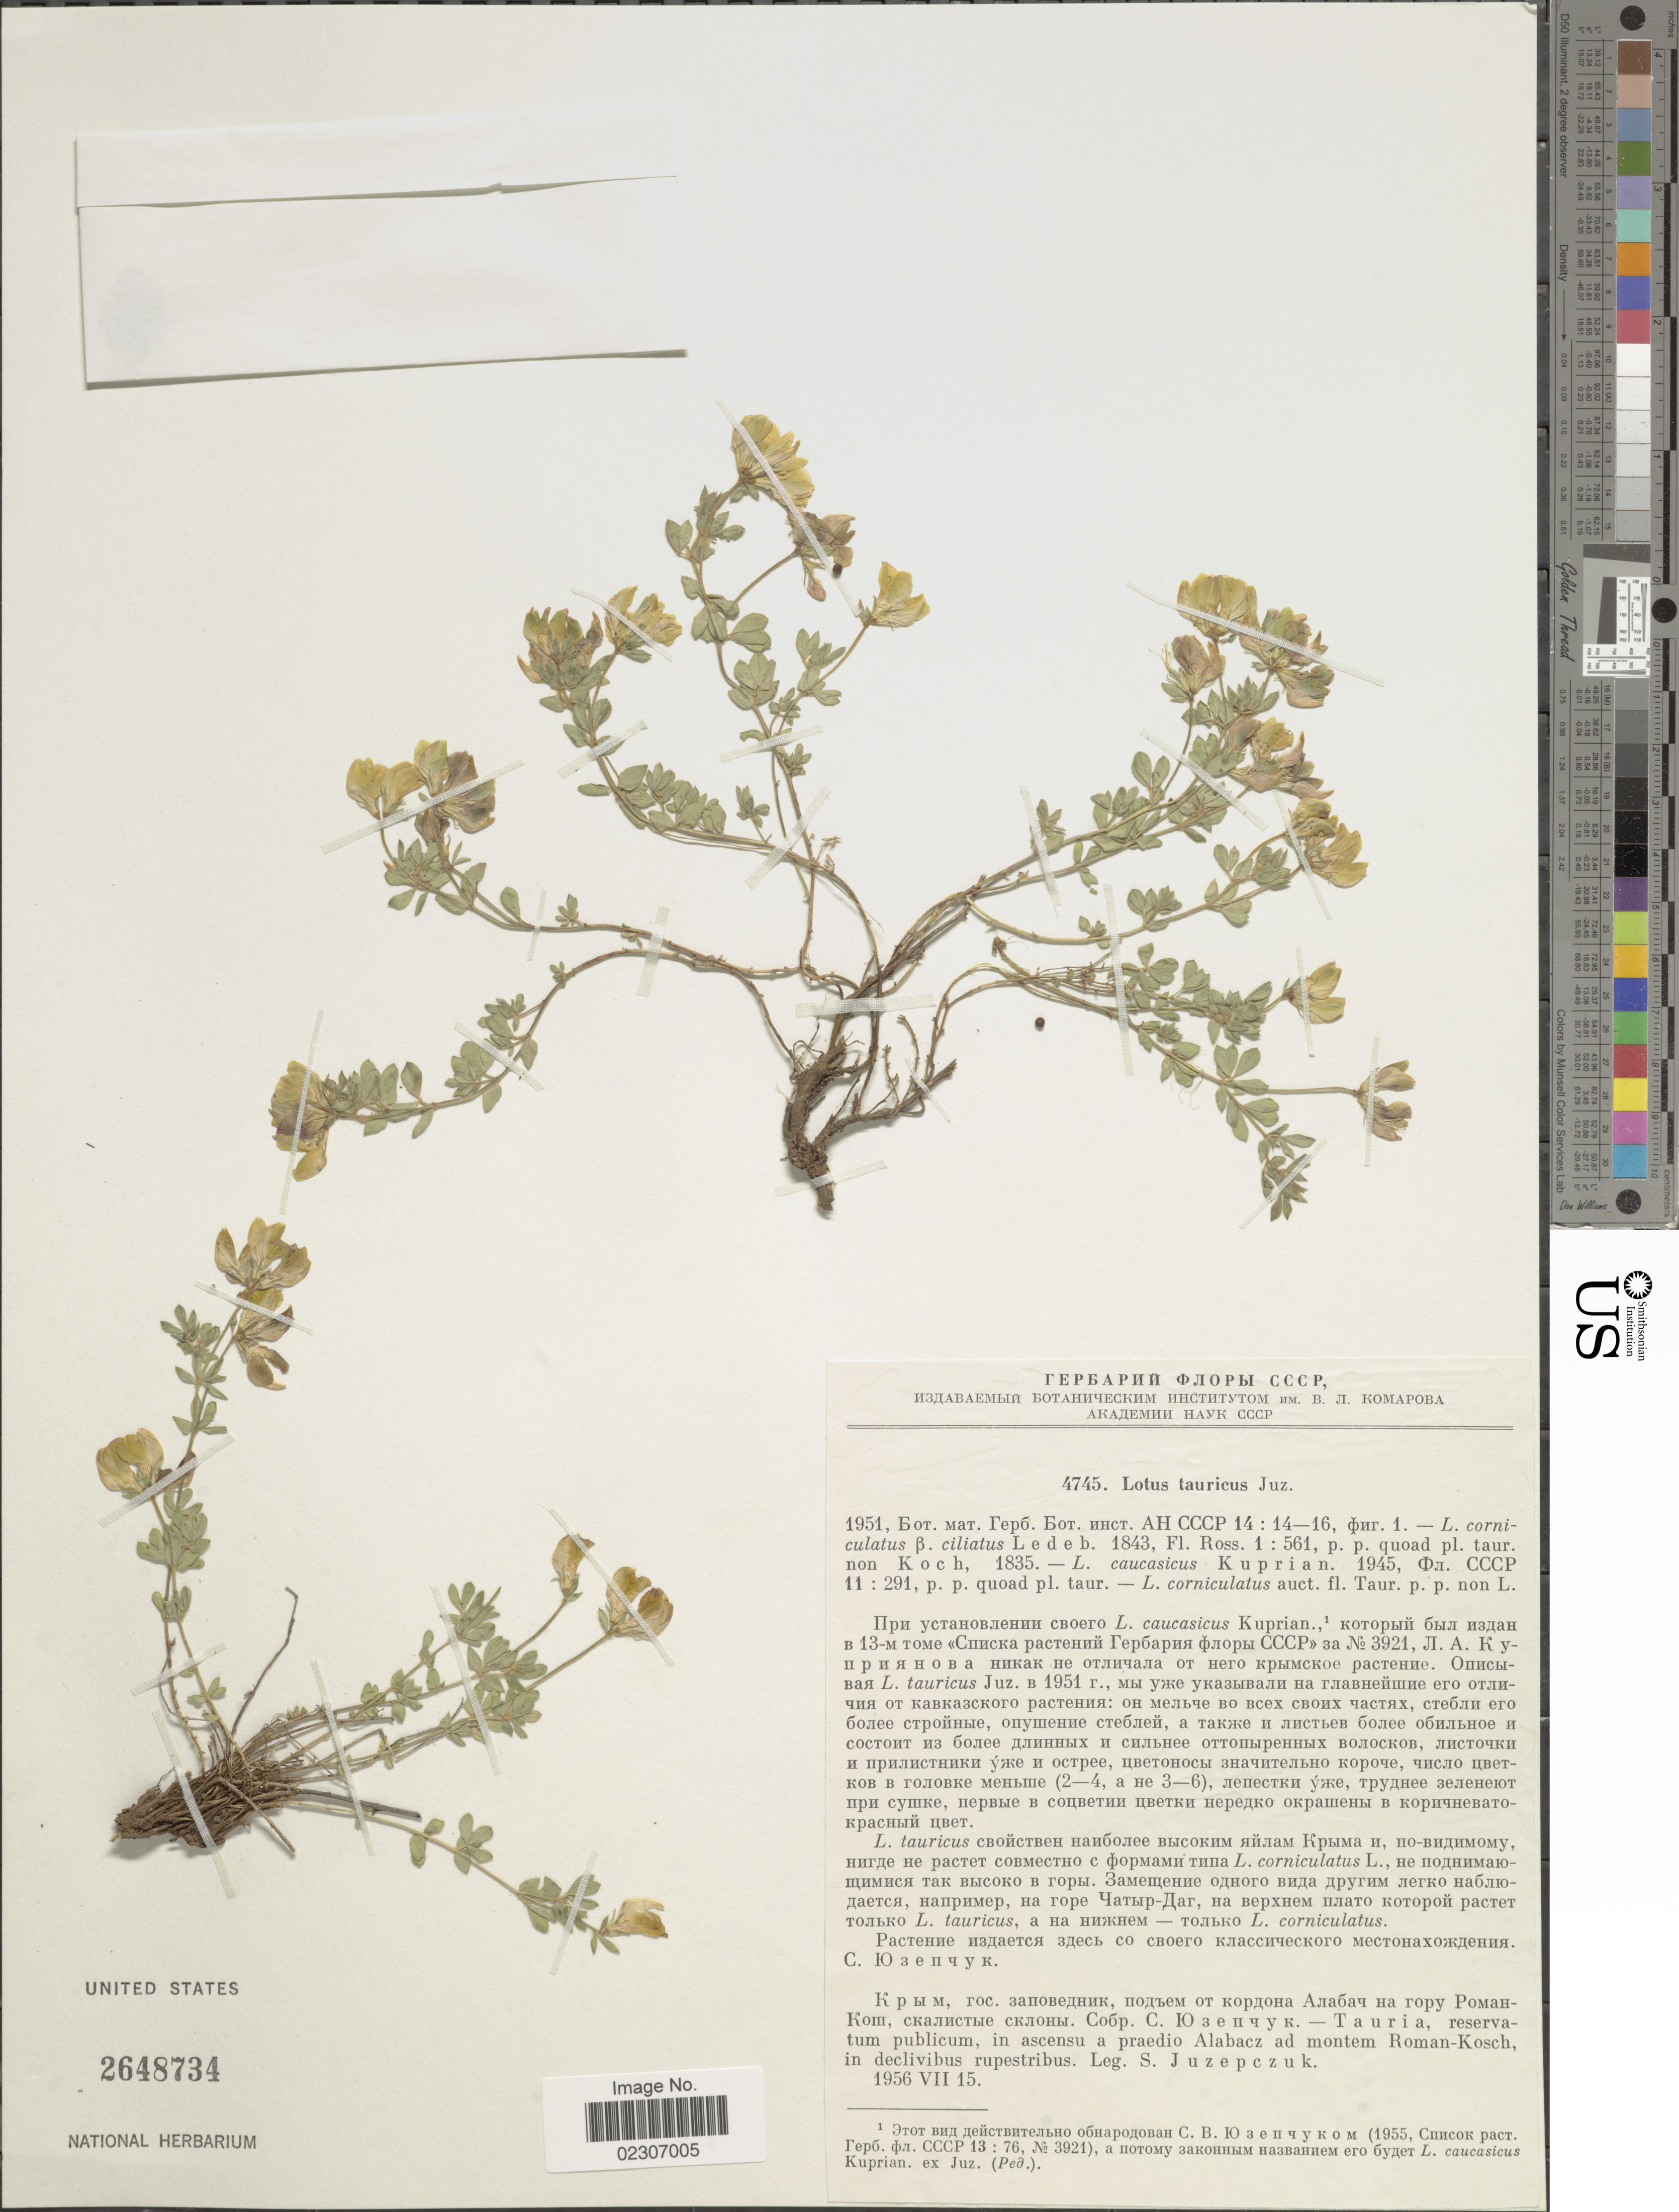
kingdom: Plantae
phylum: Tracheophyta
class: Magnoliopsida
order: Fabales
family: Fabaceae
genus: Lotus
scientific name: Lotus tauricus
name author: Juz.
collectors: S. V. Juzepczuk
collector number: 4745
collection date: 1956-07-15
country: Ukraine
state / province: Crimea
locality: Tauria, reservatum publicum, in ascensu a praedio Alabacz ad montem Romen-Kosch, in declivibus rupestribus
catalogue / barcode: US 2648734